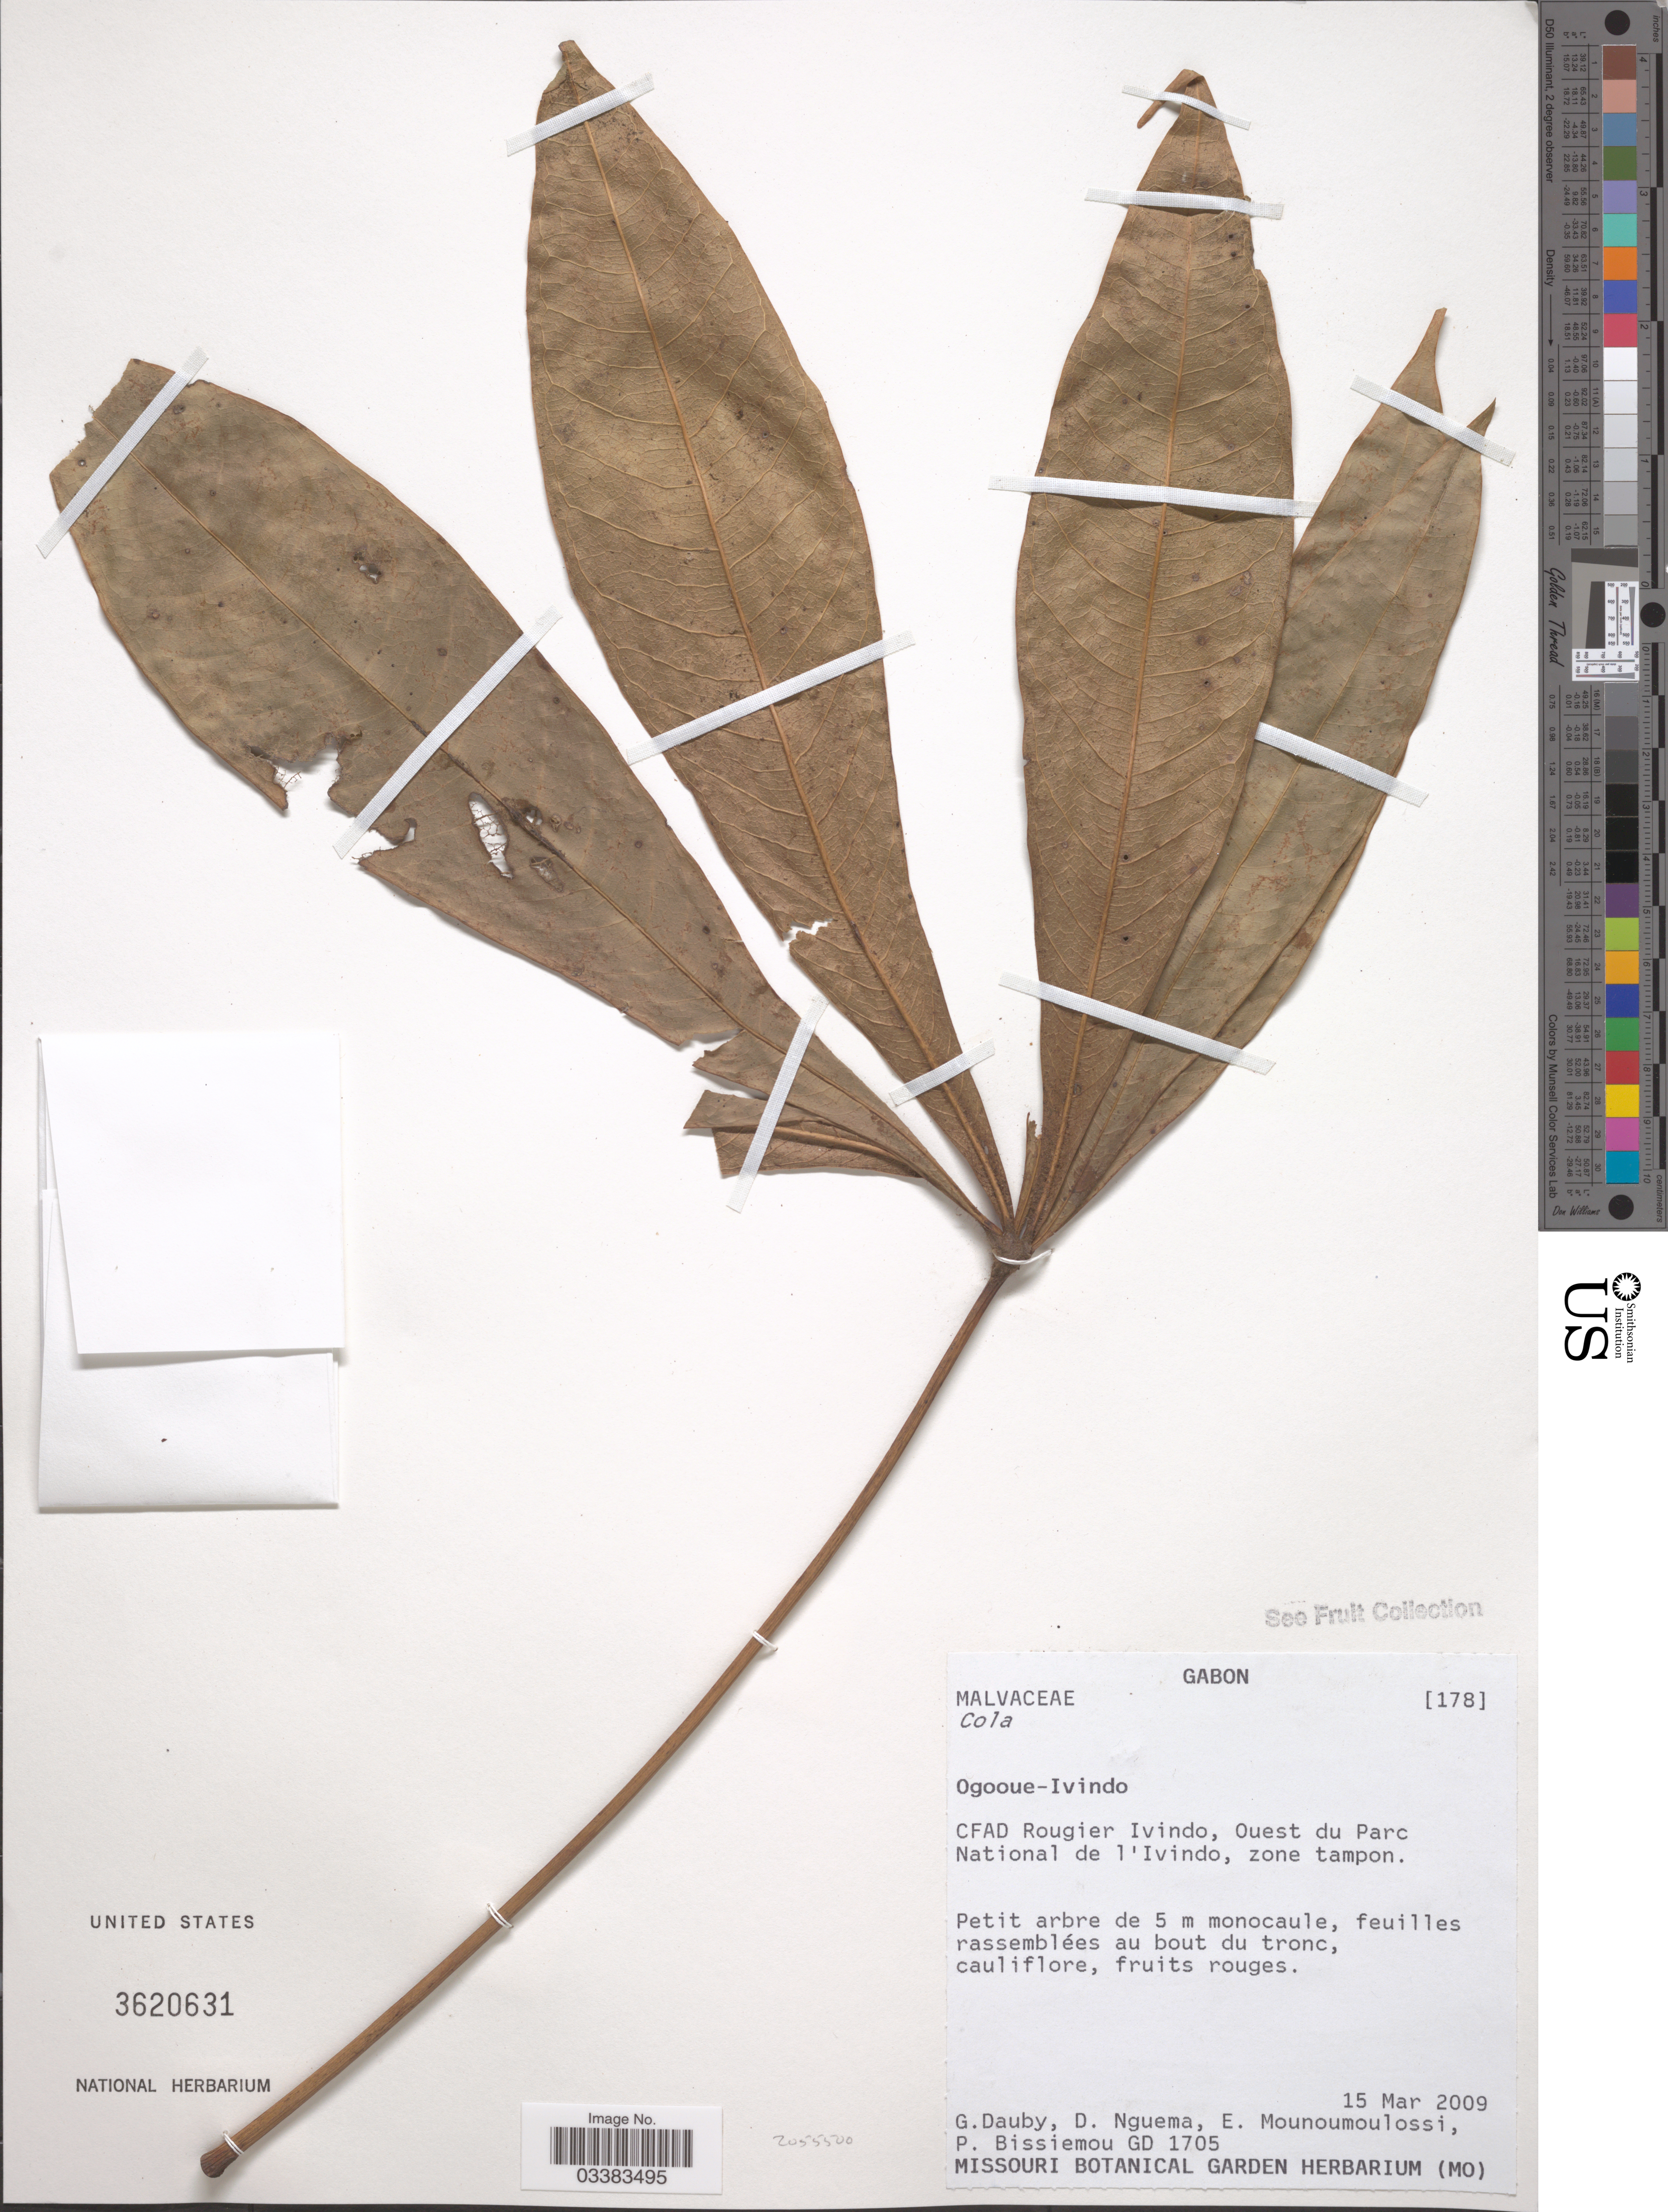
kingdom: Plantae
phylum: Tracheophyta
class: Magnoliopsida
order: Malvales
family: Malvaceae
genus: Cola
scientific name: Cola sp.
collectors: G. Dauby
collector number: GD 1705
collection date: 2009-03-15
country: Gabon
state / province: Ogooué-Ivindo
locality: CFAD Rougier Ivindo, Ouest du Parc National de l'Ivindo, zone tampon.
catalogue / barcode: US 3620631